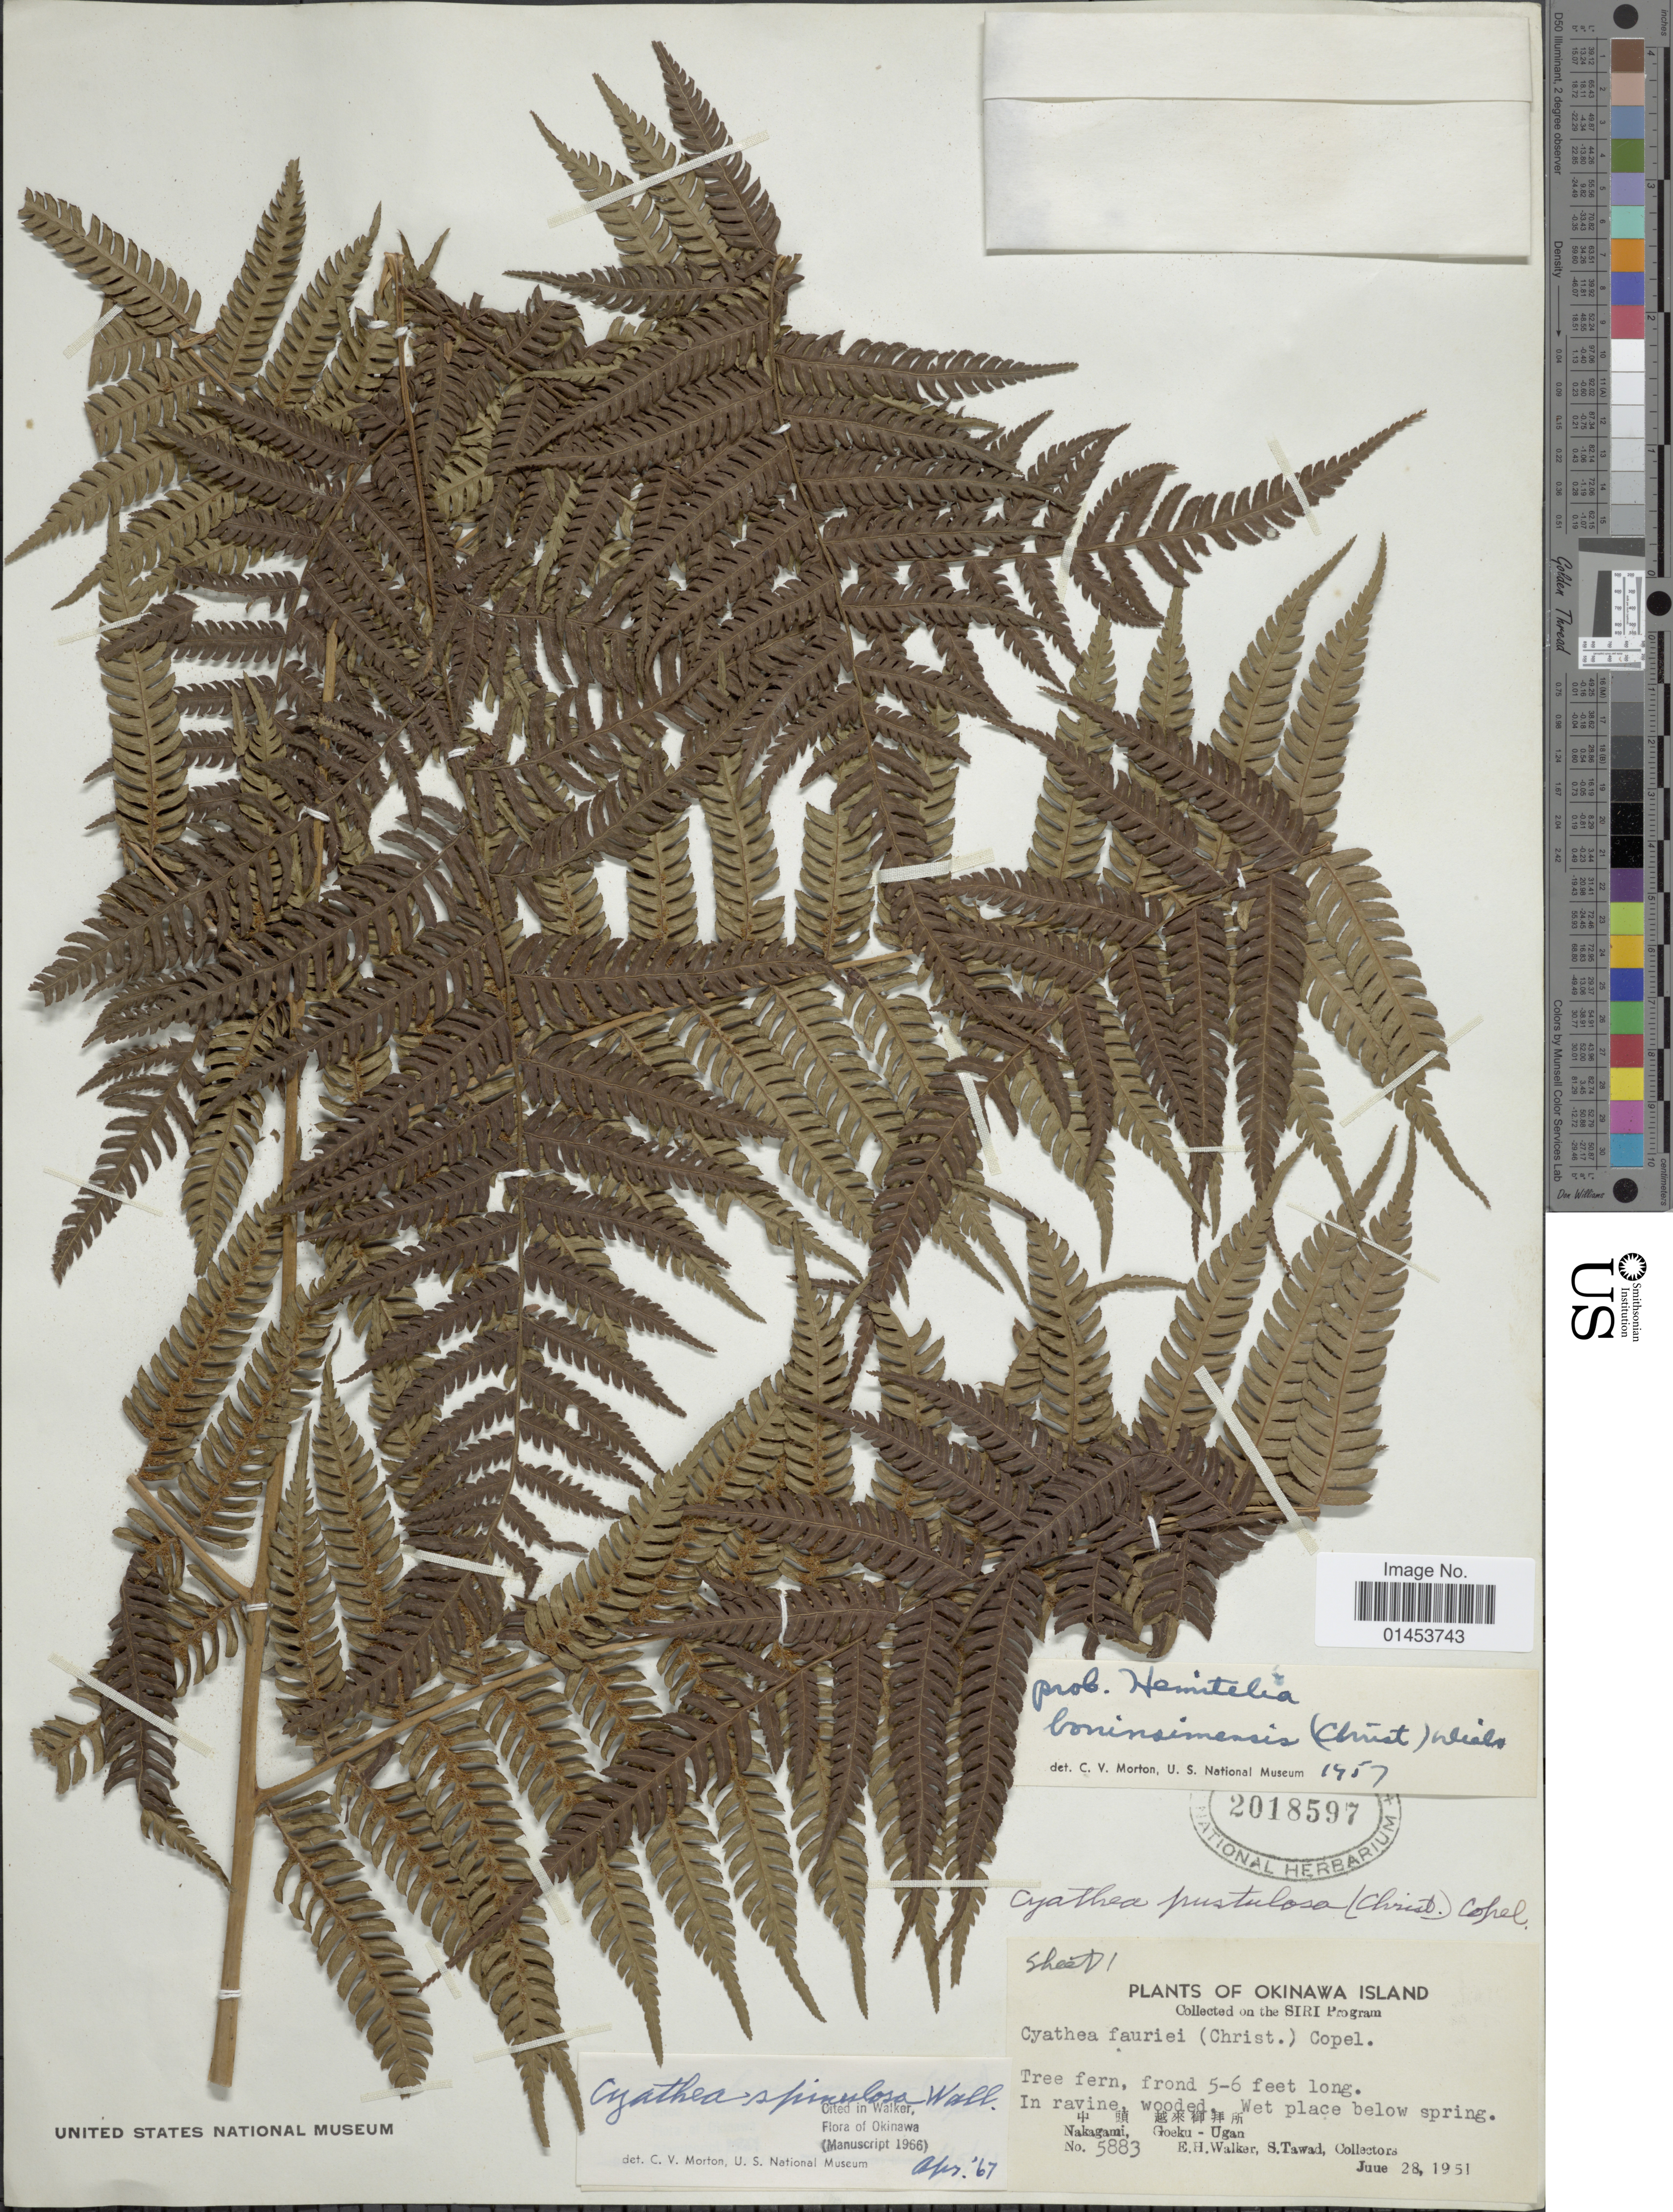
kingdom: Plantae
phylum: Tracheophyta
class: Polypodiopsida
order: Cyatheales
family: Cyatheaceae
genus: Cyathea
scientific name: Cyathea spinulosa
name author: Wall. ex Hook.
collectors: E. H. Walker & S. Tawad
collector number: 5883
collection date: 1951-06-28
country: Japan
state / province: Okinawa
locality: Okinawa Island, Nakagami, Goeku-Ugan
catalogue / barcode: US 2018597